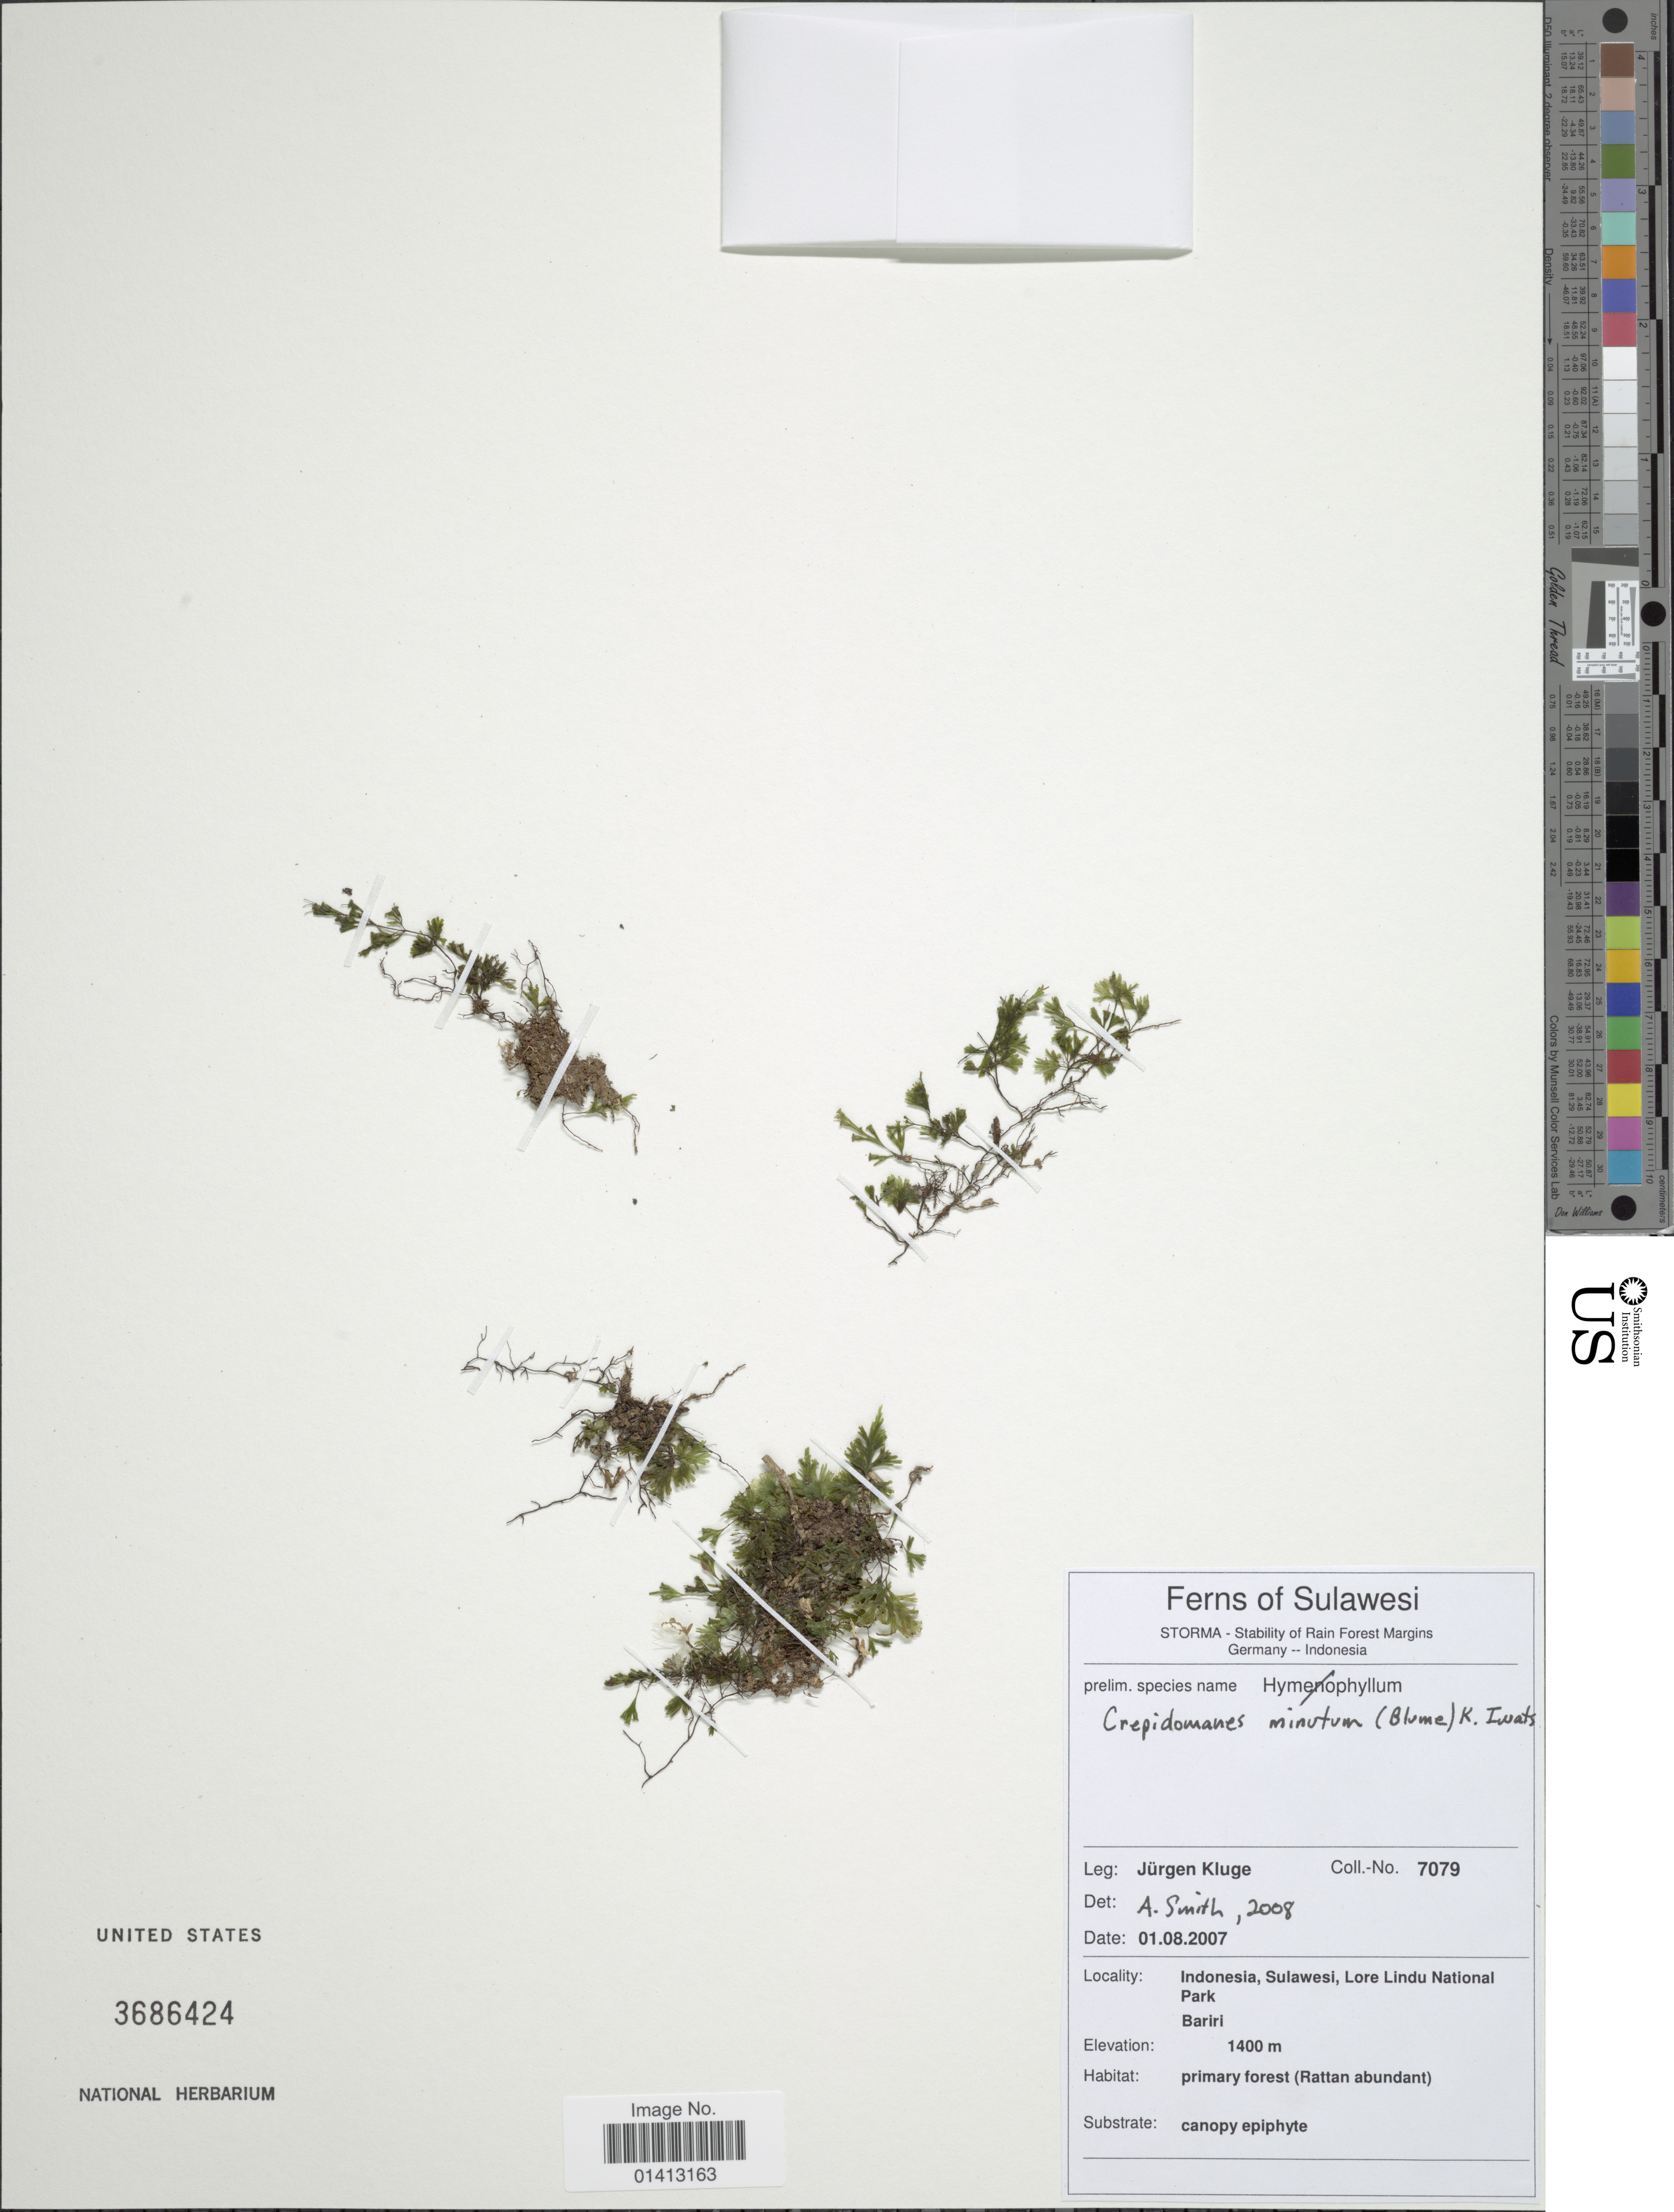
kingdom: Plantae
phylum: Tracheophyta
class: Polypodiopsida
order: Hymenophyllales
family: Hymenophyllaceae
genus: Crepidomanes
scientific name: Crepidomanes minutum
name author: (Blume) K. Iwats.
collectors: J. Kluge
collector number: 709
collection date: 2007-08-01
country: Indonesia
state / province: Sulawesi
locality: Lore Lindu National Park, Bariri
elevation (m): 1400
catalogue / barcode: US 3686424